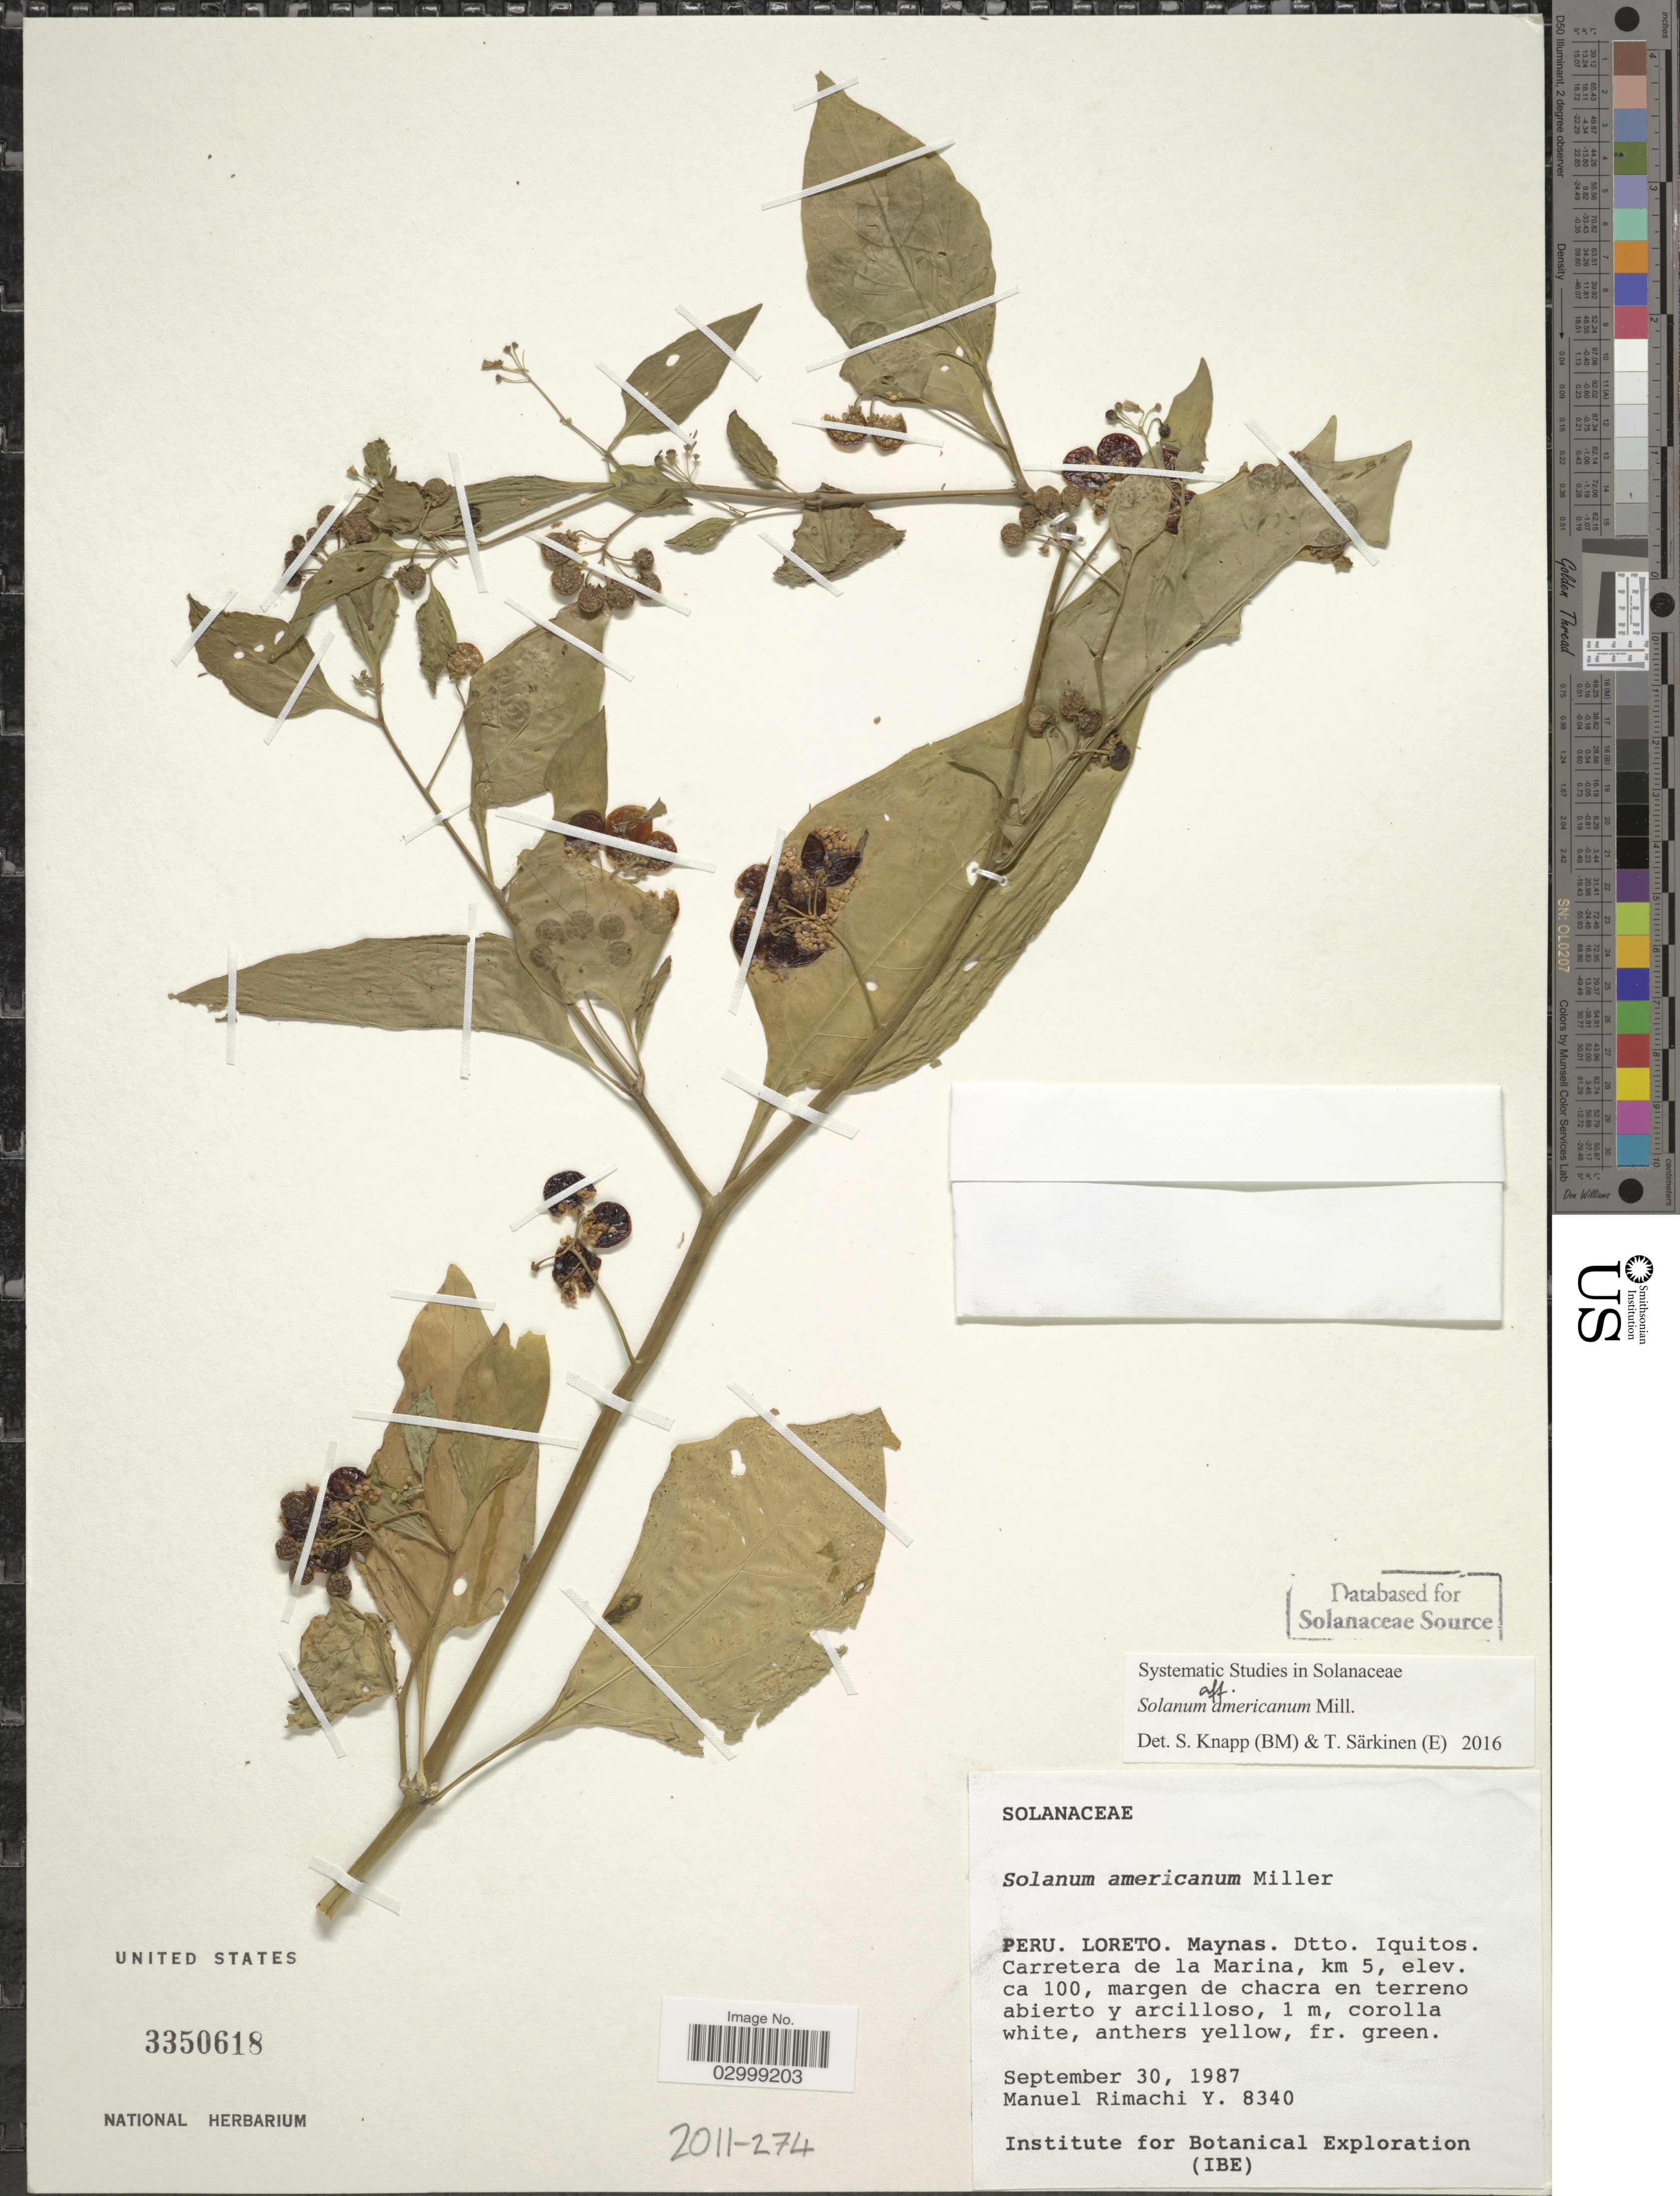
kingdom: Plantae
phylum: Tracheophyta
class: Magnoliopsida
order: Solanales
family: Solanaceae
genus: Solanum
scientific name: Solanum americanum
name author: Mill.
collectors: M. Rimachi Y.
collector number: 8340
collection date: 1987-09-30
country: Peru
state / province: Loreto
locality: Maynas, Dtto. Iquitos, Carretera de la Marina, km 5.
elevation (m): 100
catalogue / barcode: US 3350618